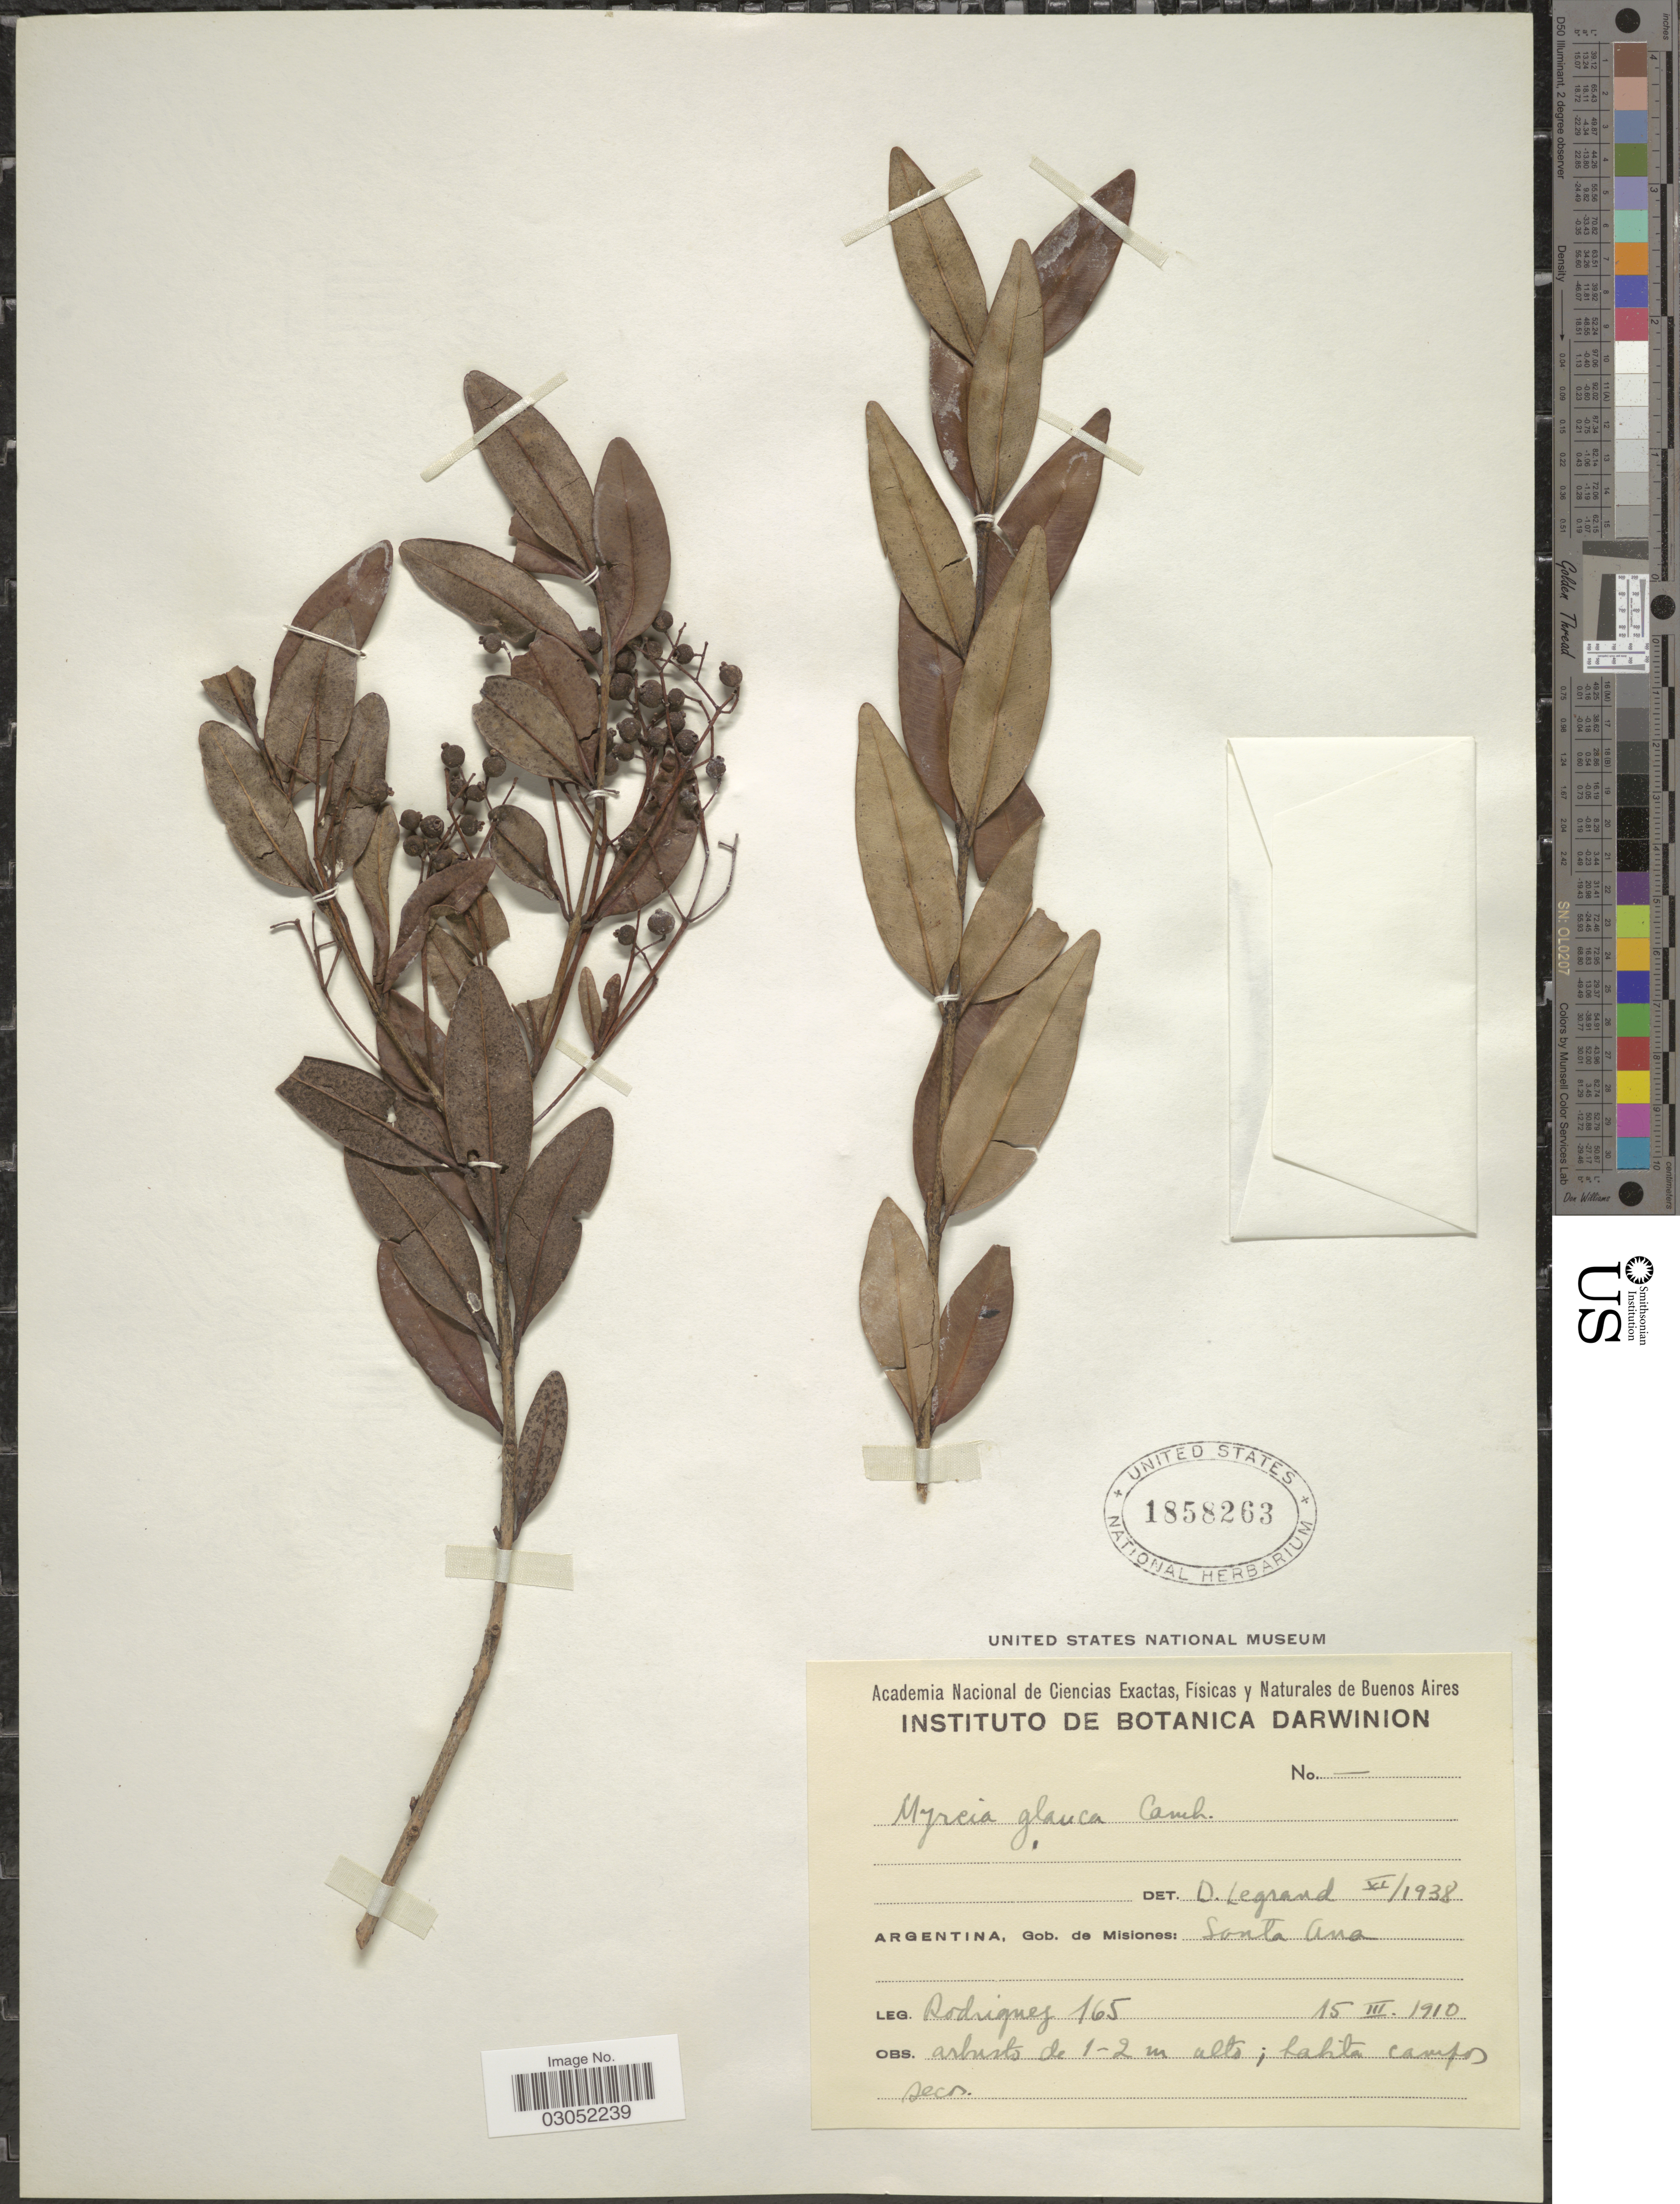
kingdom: Plantae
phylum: Tracheophyta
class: Magnoliopsida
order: Myrtales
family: Myrtaceae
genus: Myrcia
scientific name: Myrcia glauca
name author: Cambess.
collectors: Rodrigues, --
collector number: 165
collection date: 1910-03-15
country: Argentina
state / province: Misiones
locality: Gob. de Misiones: Santa Ana.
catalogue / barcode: US 1858263